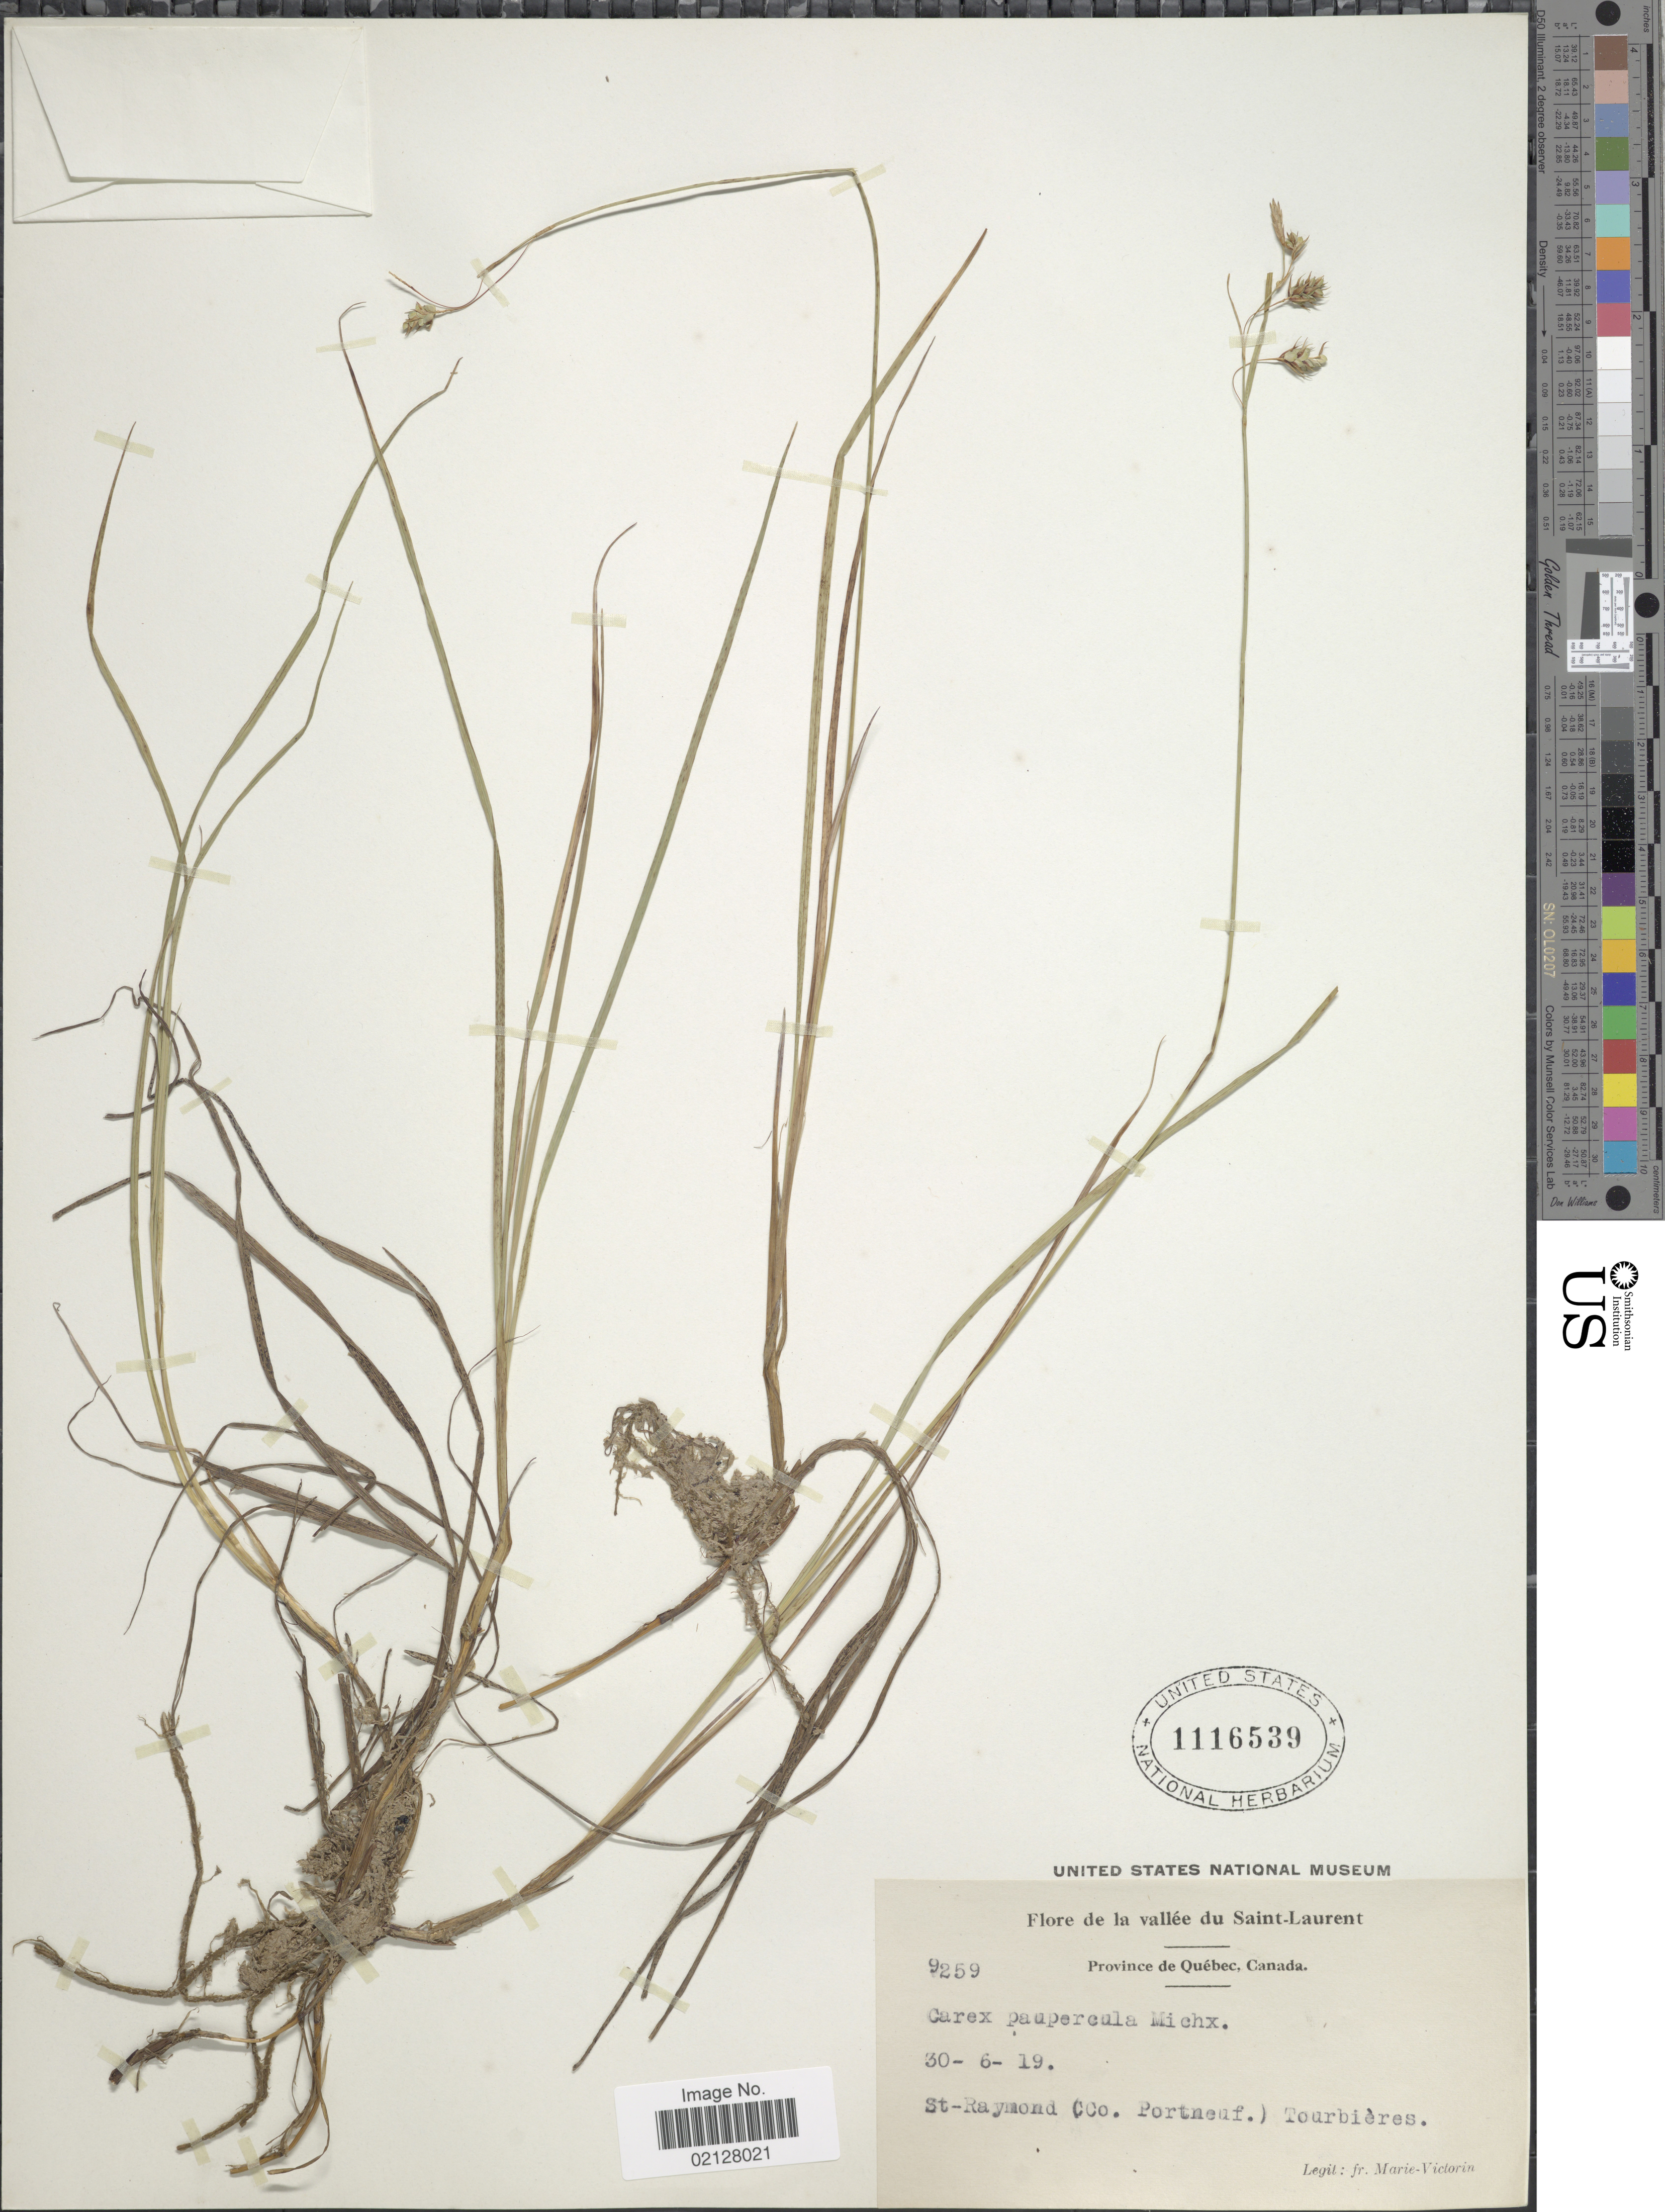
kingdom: Plantae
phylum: Tracheophyta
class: Liliopsida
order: Poales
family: Cyperaceae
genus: Carex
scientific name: Carex magellanica subsp. irrigua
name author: (Wahlenb.) Hiitonen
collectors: Fr. Marie-Victorin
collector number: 9259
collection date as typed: Transcribed d/m/y: 30/6/19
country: Canada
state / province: Quebec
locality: La vallee du Saint-Laurent. Province de Quebec. St. Raymond (Co. Portneuf.) Tourbieres.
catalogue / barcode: US 1116539